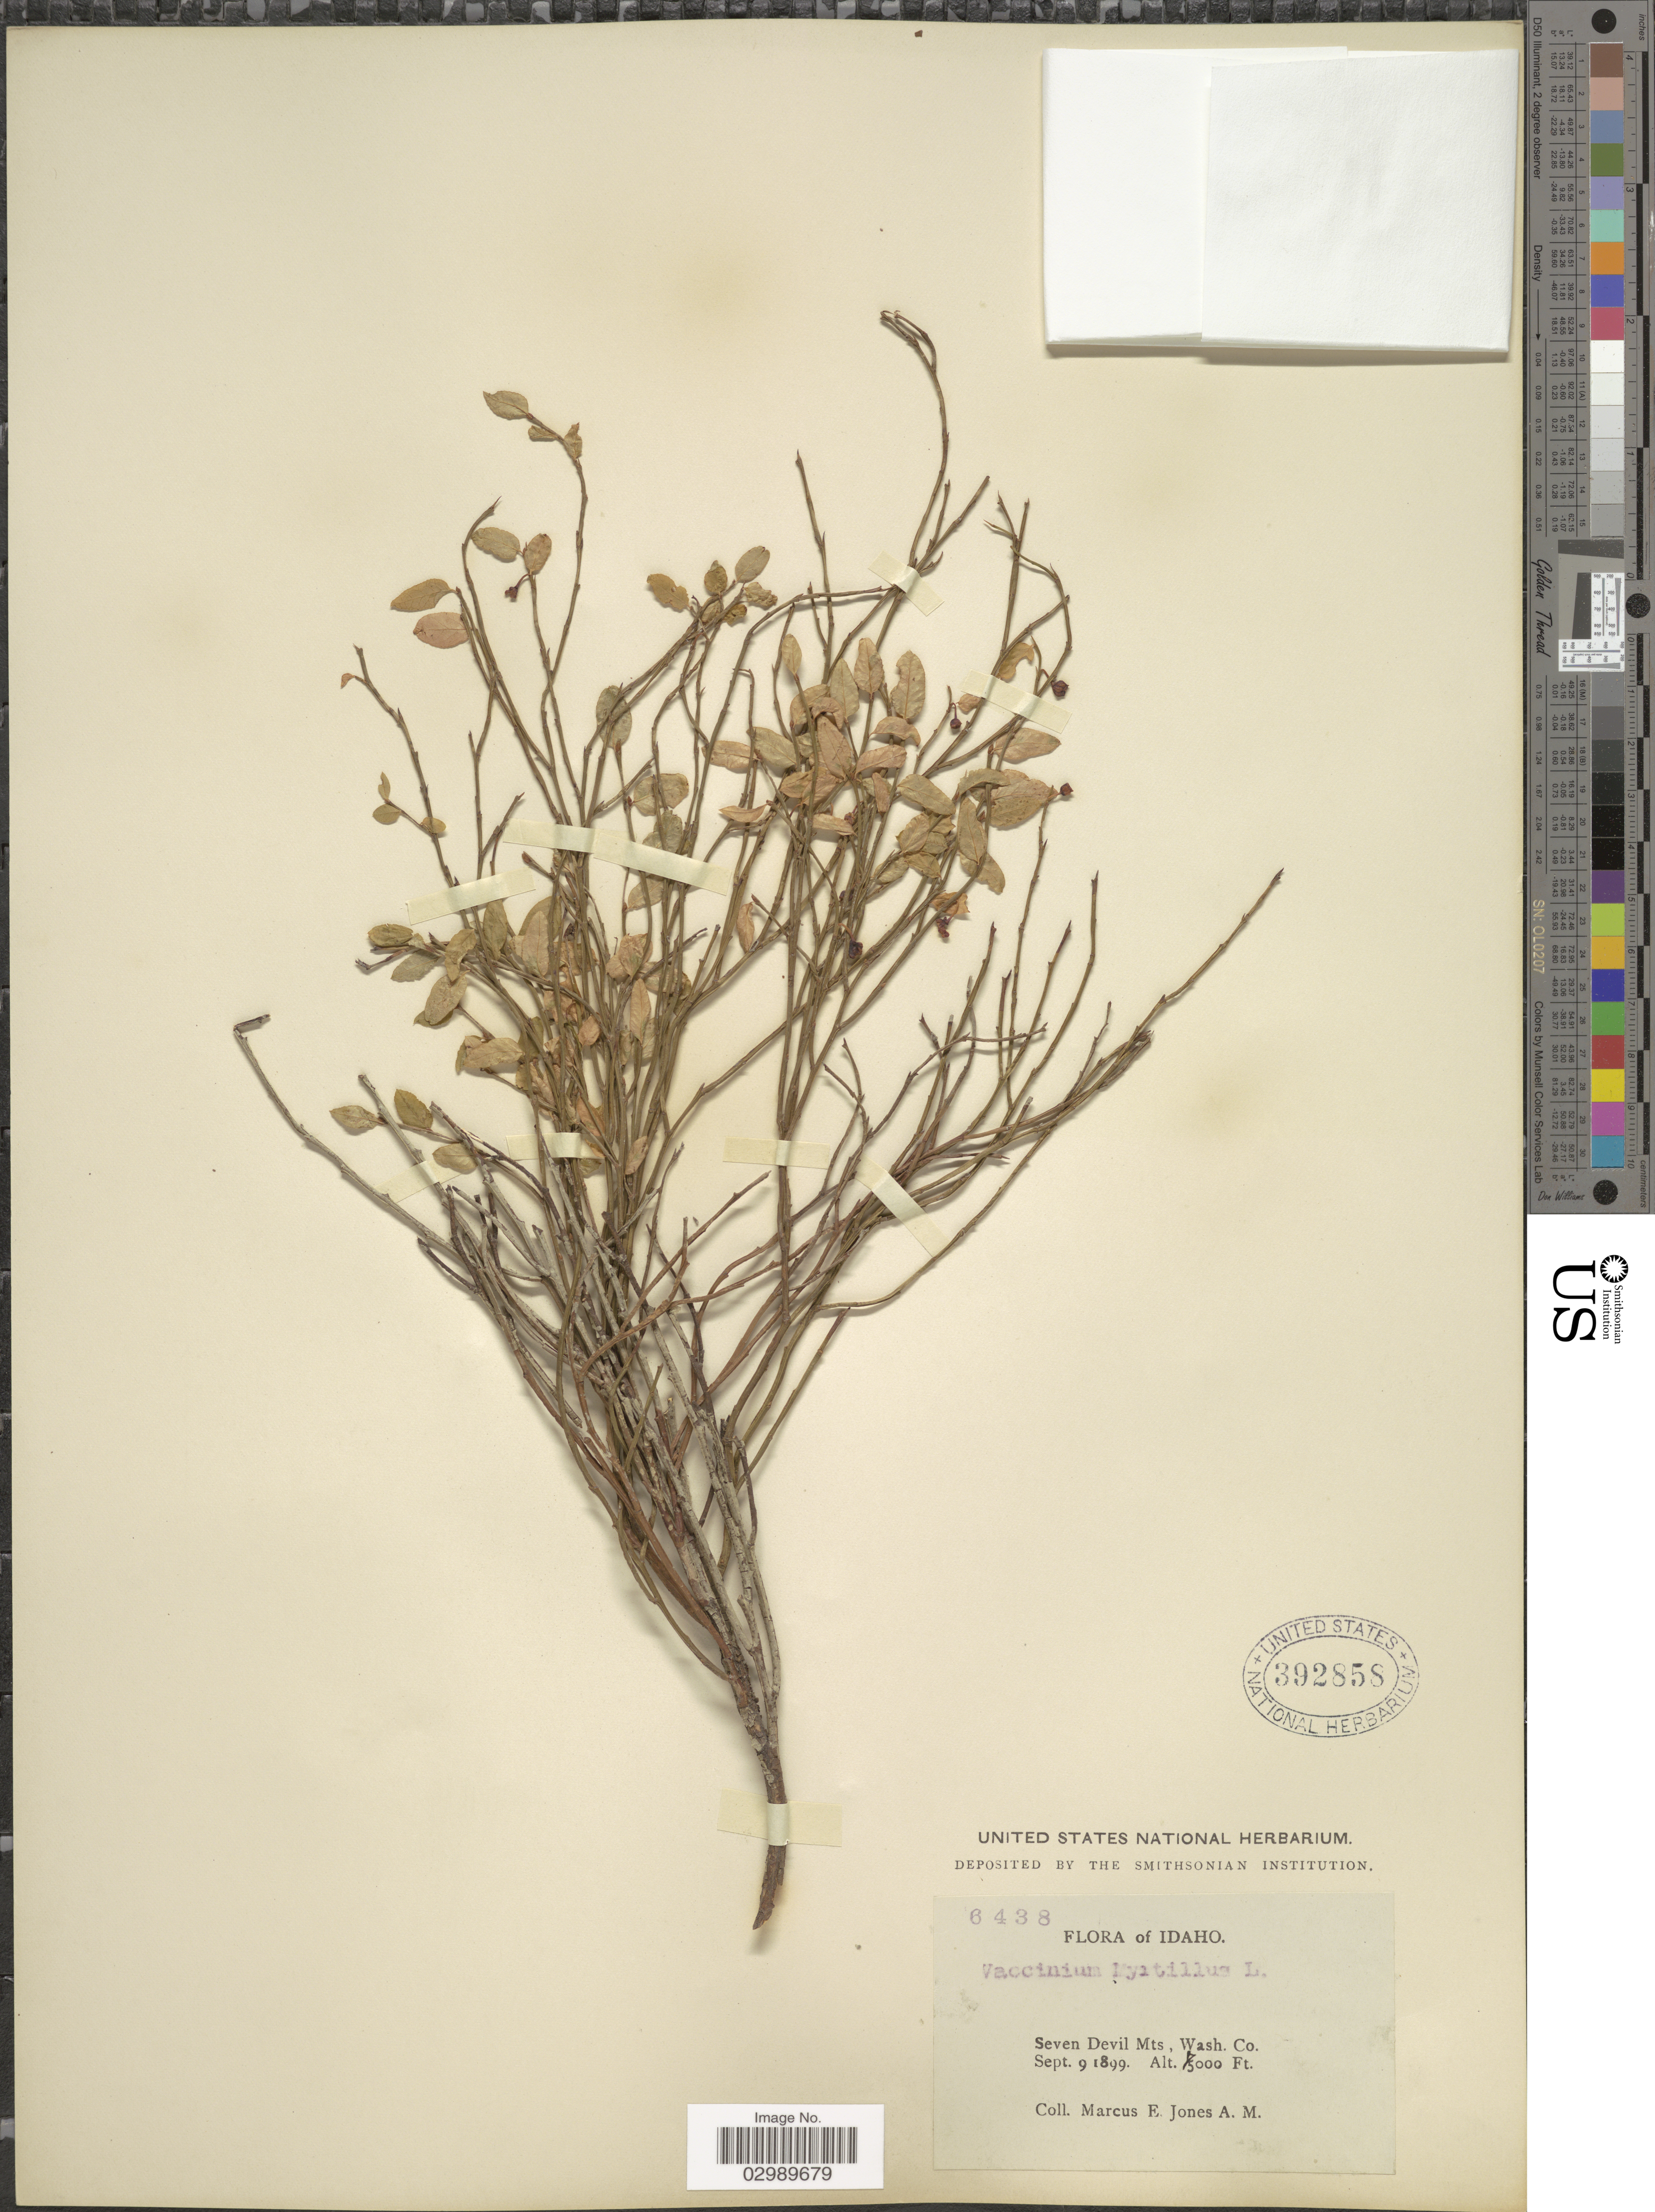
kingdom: Plantae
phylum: Tracheophyta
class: Magnoliopsida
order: Ericales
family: Ericaceae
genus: Vaccinium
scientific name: Vaccinium scoparium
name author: Leiberg ex Coville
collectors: M. E. Jones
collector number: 6438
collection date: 1899-09-09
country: United States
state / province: Idaho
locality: Seven Devil Mts., Wash. Co.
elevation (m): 2134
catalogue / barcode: US 392858